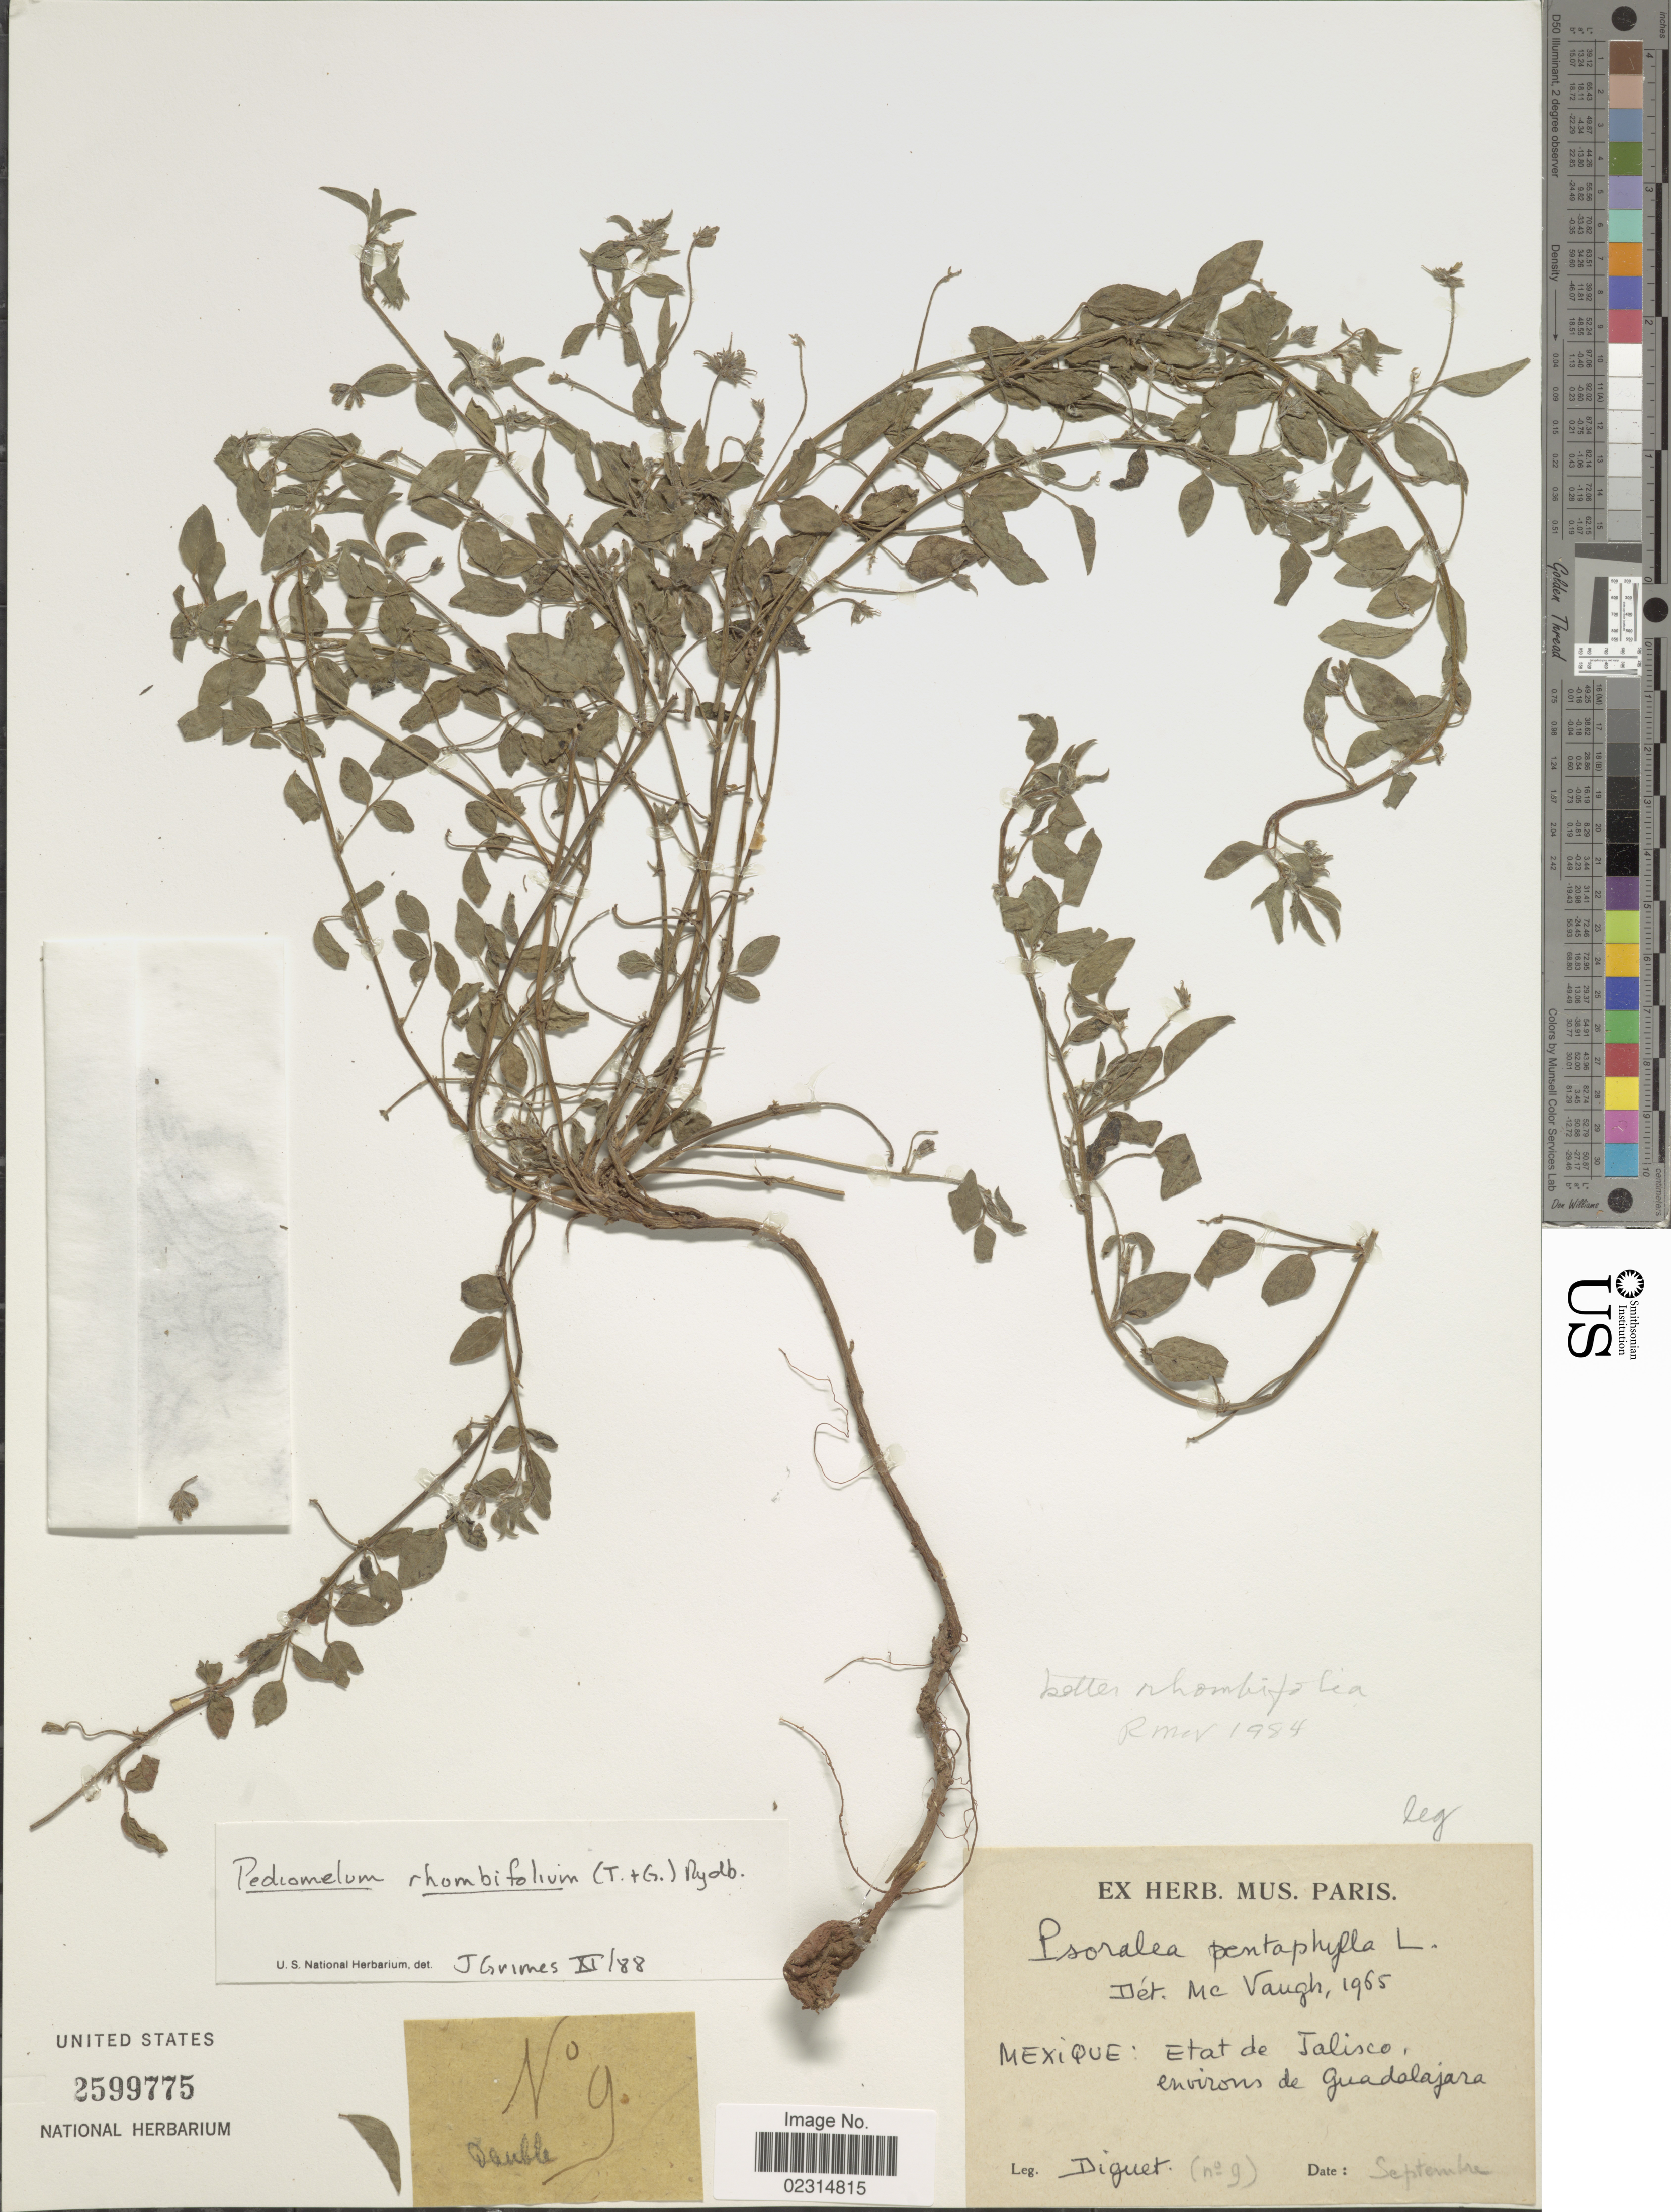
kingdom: Plantae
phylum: Tracheophyta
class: Magnoliopsida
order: Fabales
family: Fabaceae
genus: Pediomelum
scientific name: Pediomelum rhombifolium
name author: (Torr. & A. Gray) Rydb.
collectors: -. Diguet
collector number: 9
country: Mexico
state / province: Jalisco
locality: Etat de Jalisco, environs de Guadalajara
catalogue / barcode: US 2599775